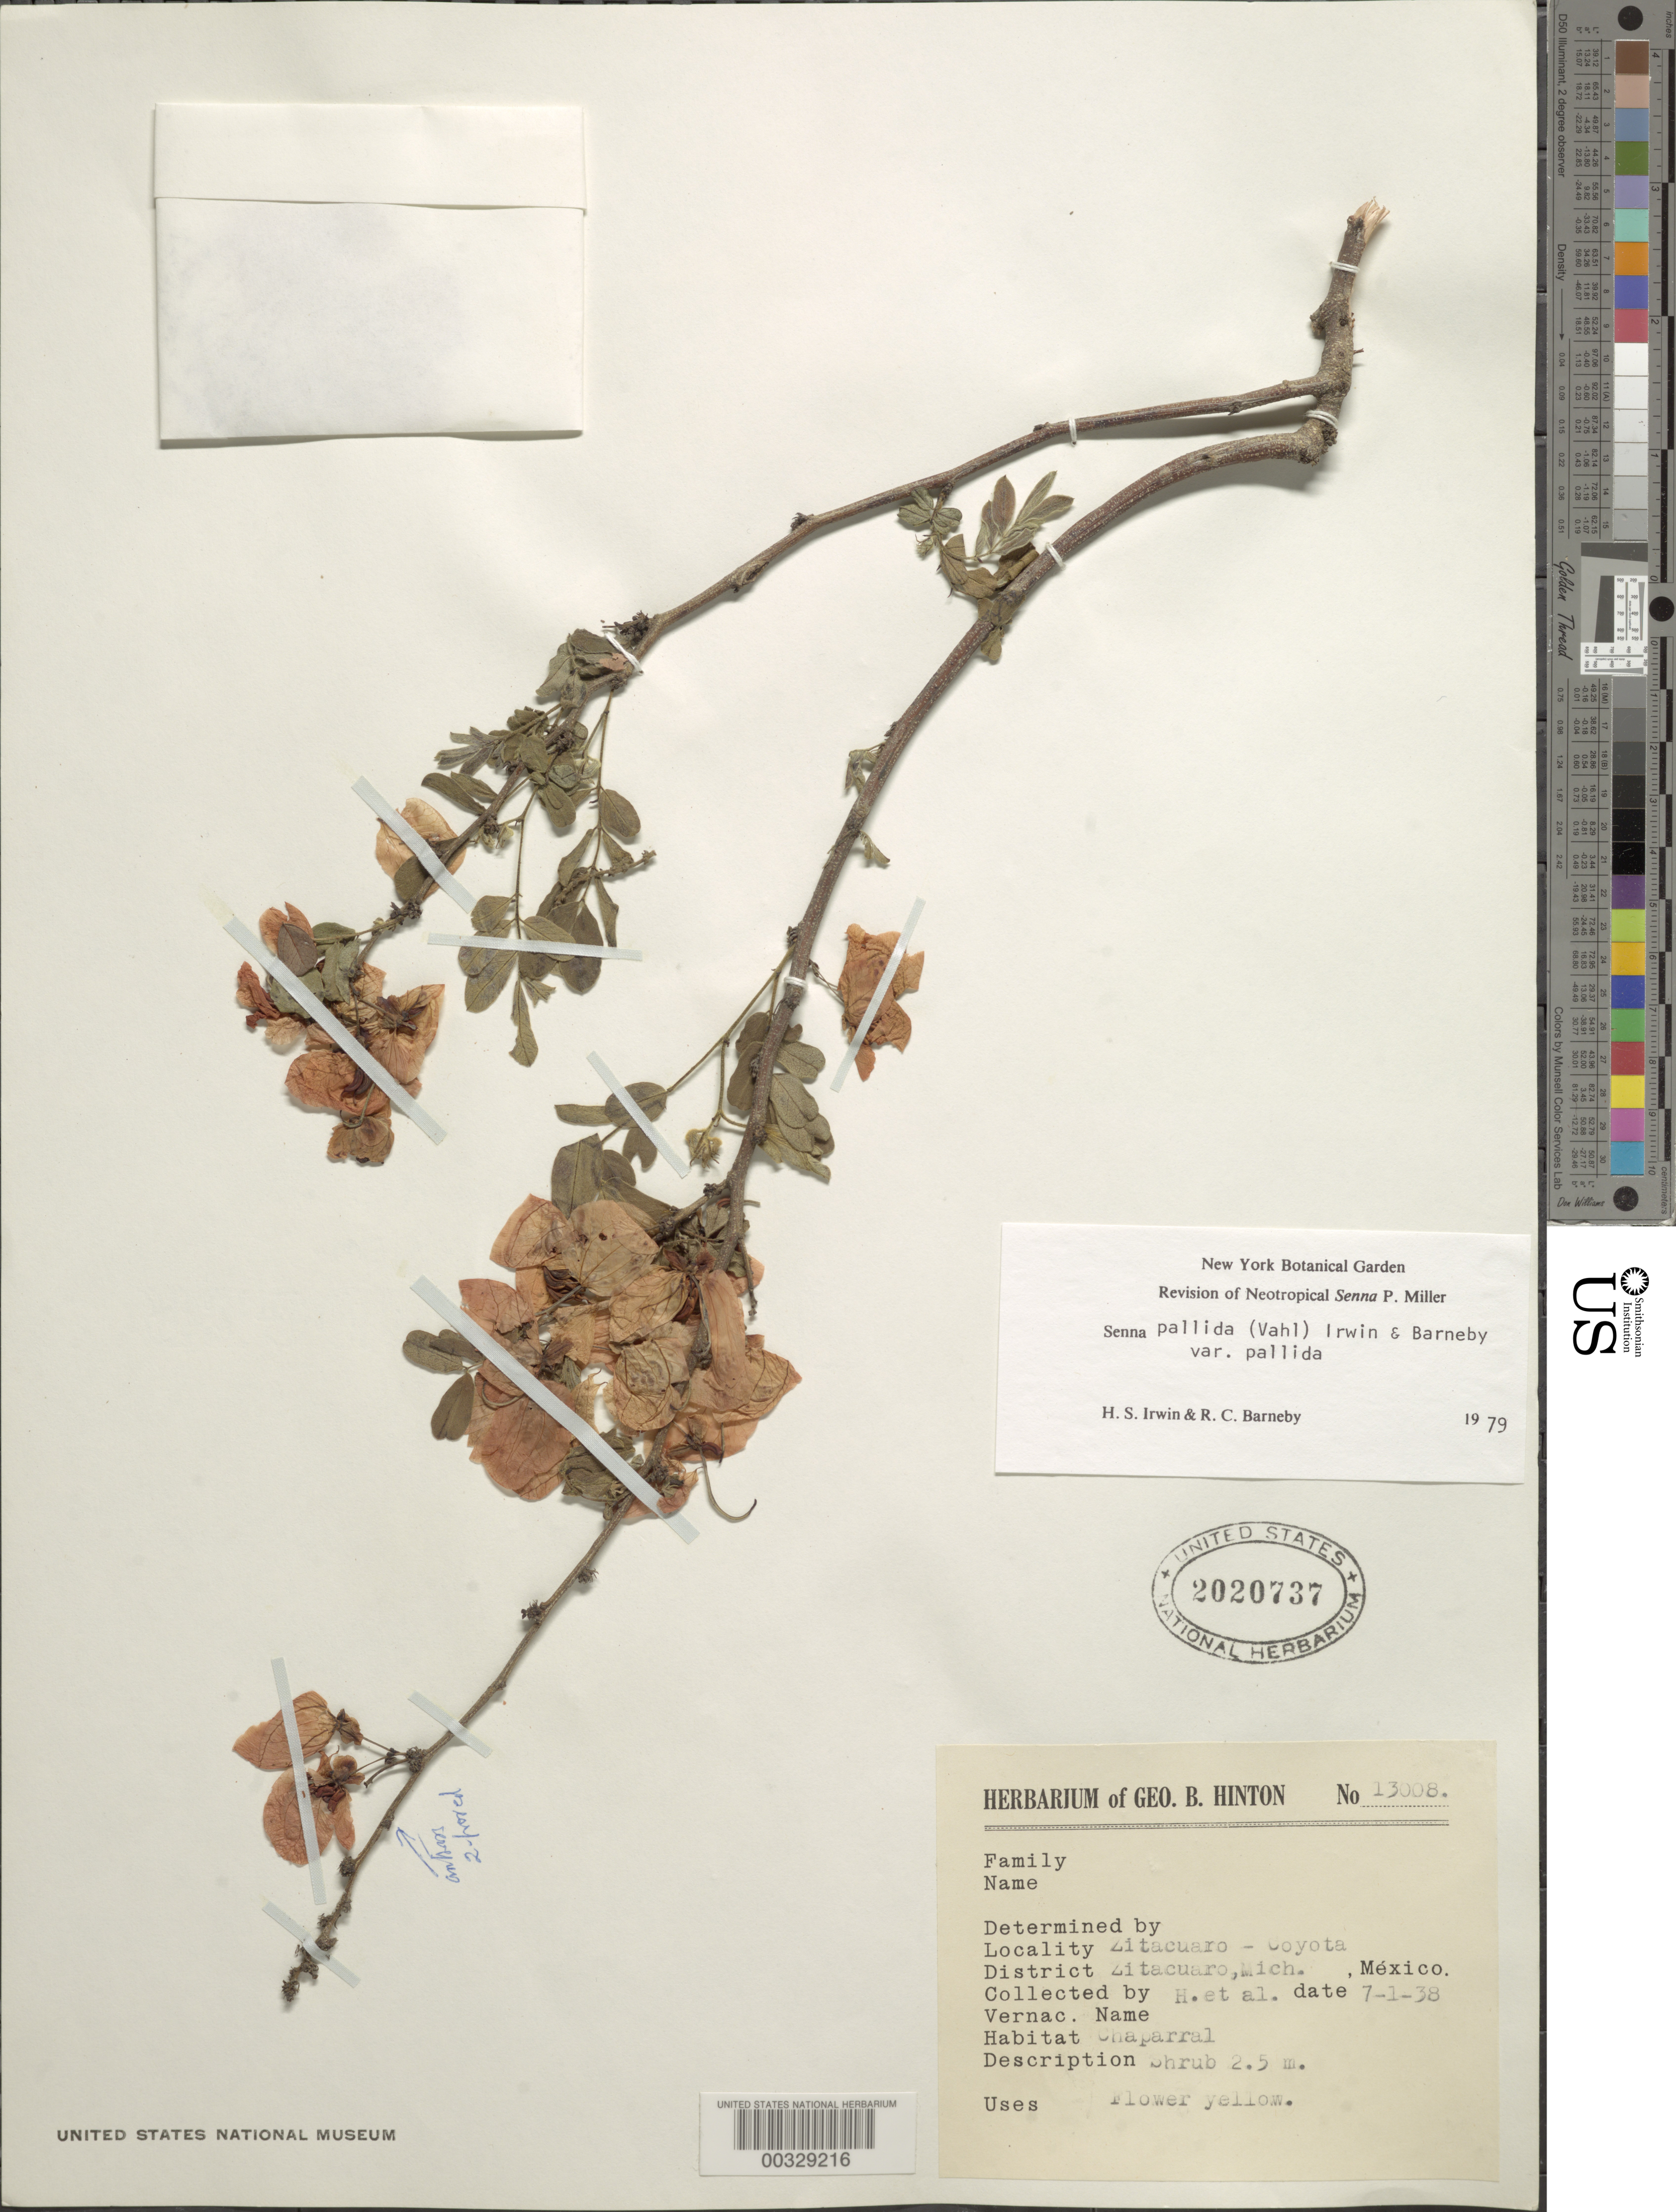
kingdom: Plantae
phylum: Tracheophyta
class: Magnoliopsida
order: Fabales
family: Fabaceae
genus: Senna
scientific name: Senna pallida var. pallida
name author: (Vahl) H.S. Irwin & Barneby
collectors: G. B. Hinton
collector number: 13008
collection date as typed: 01 Jul 1938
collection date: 1938-07-01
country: Mexico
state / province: Michoacán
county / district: Zitácuaro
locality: Zitacuaro - Coyota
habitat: Chaparral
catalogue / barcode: US 2020737